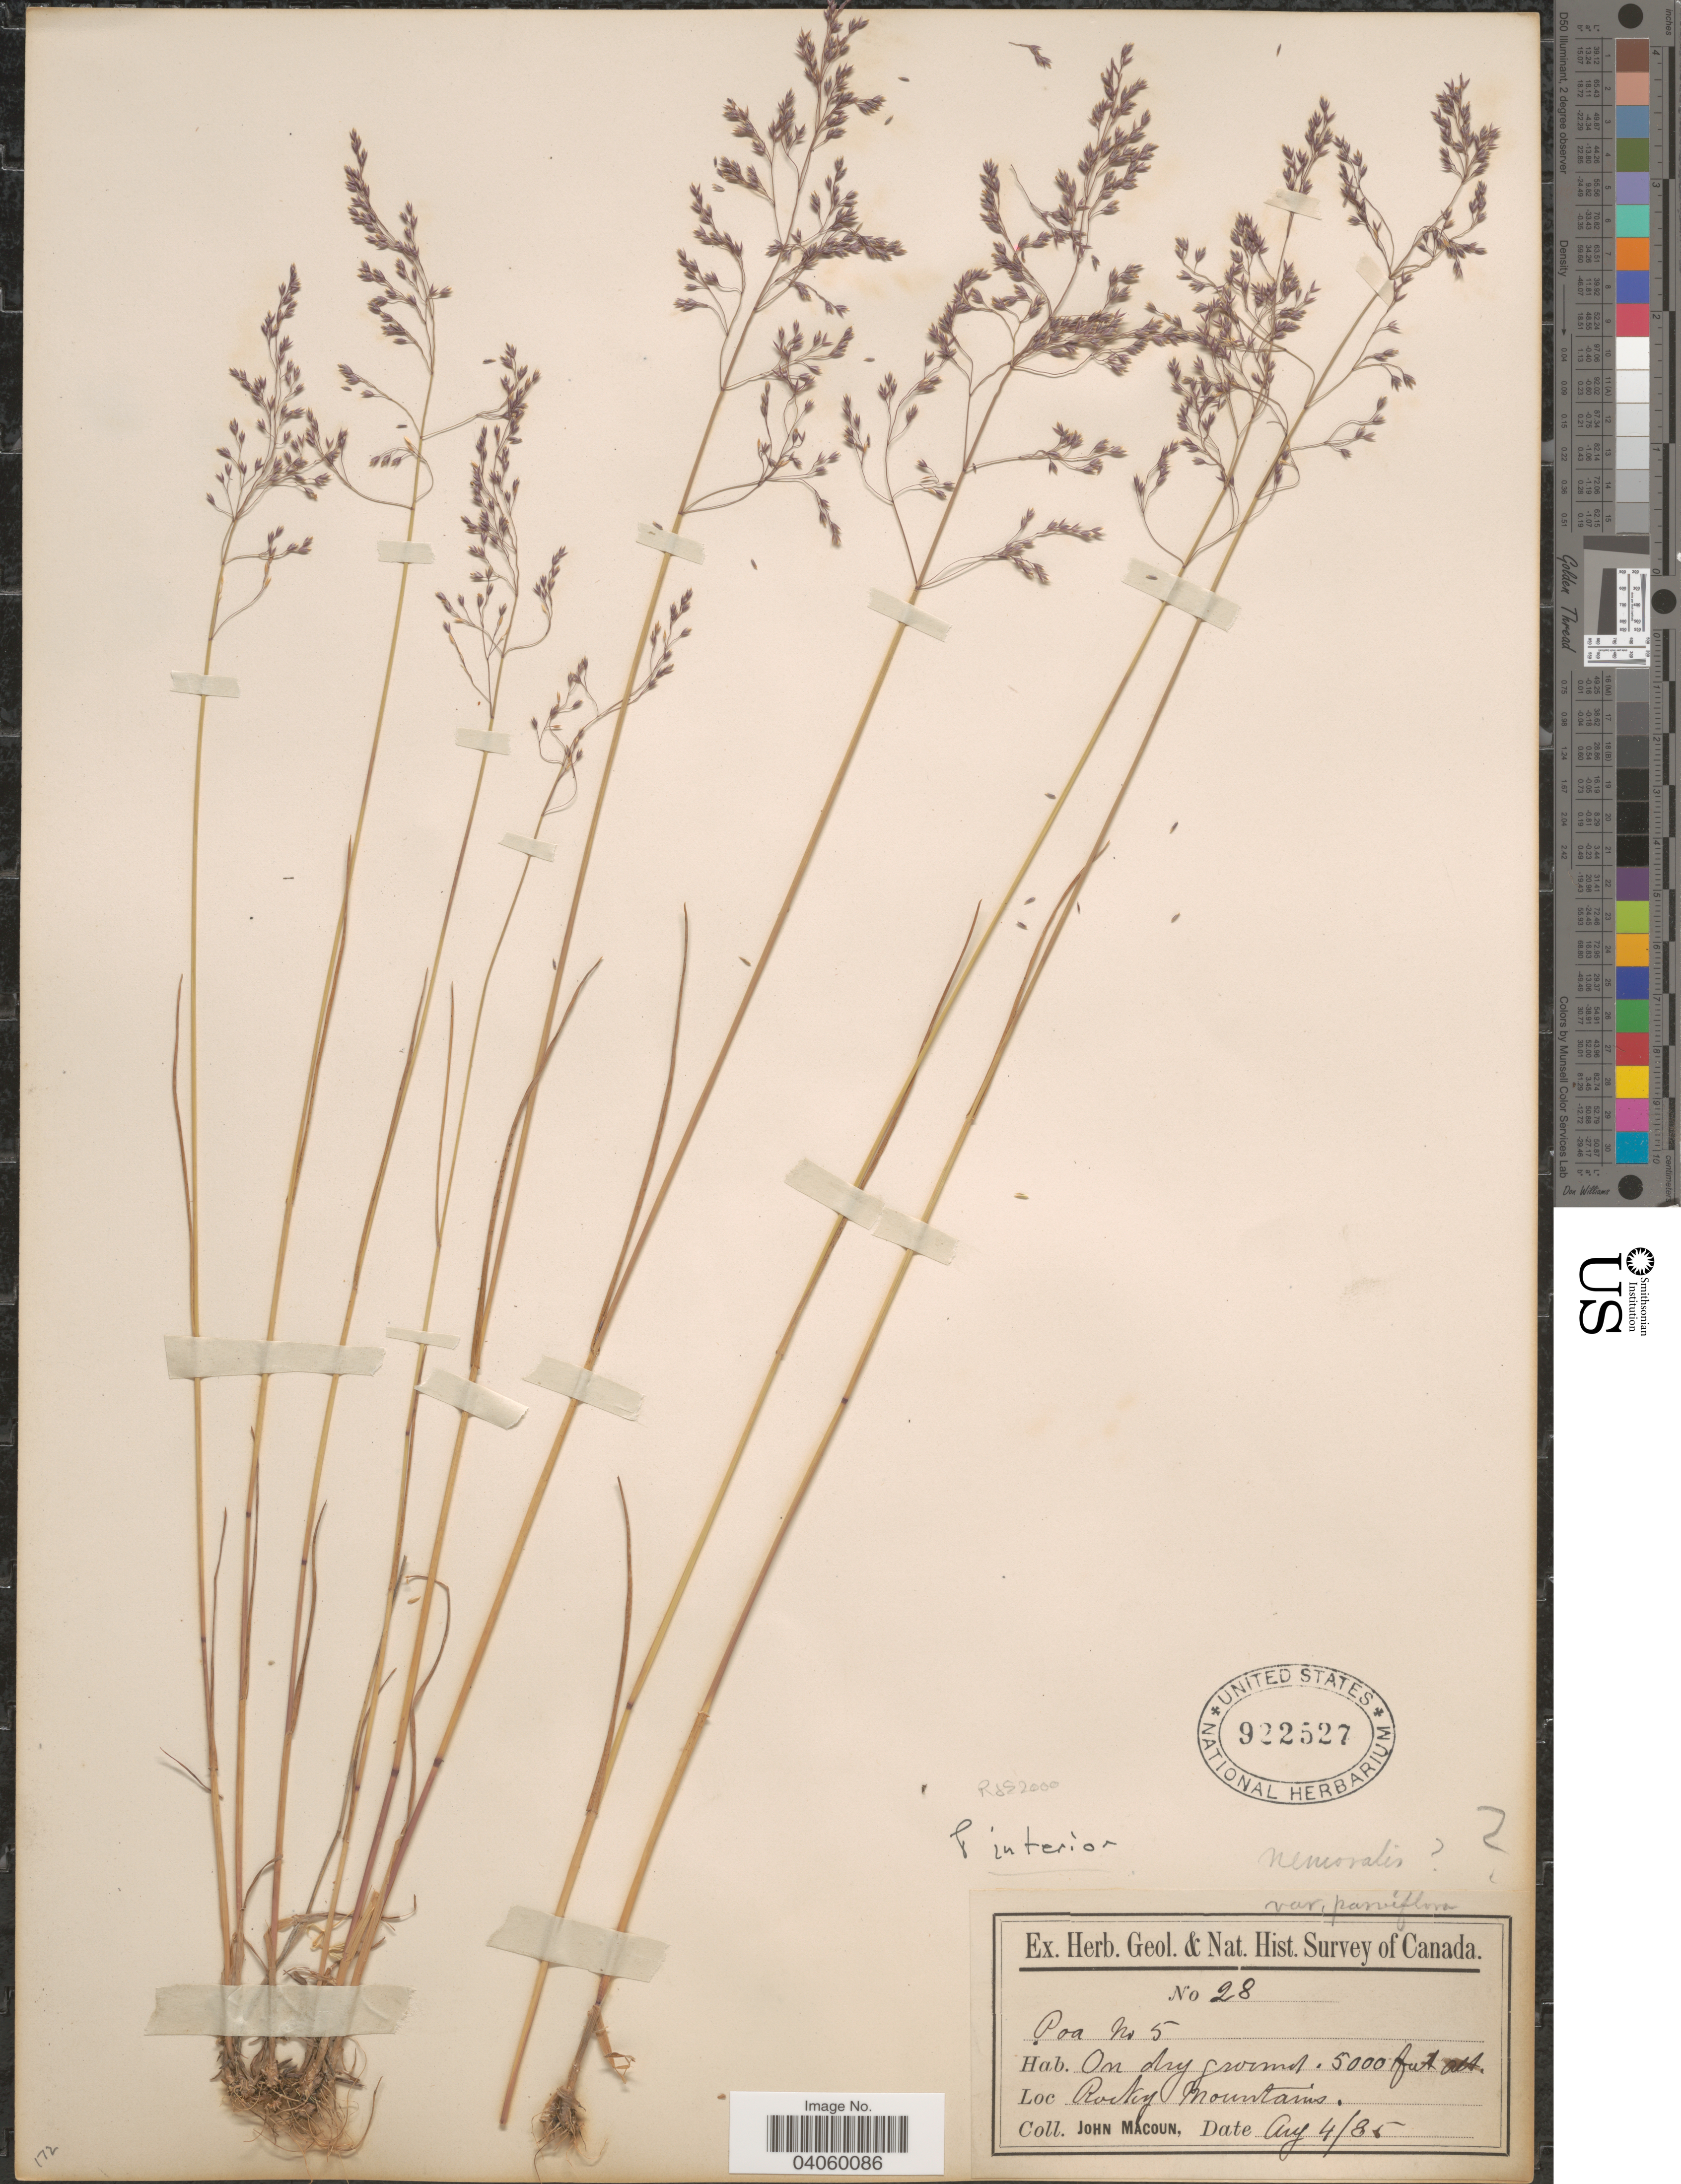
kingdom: Plantae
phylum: Tracheophyta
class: Liliopsida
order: Poales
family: Poaceae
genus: Poa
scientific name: Poa interior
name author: Rydb.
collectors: J. Macoun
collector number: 28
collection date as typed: Transcribed d/m/y: 4/8/85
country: Canada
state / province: Alberta/ British Columbia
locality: Rocky Mountains.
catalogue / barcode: US 922527